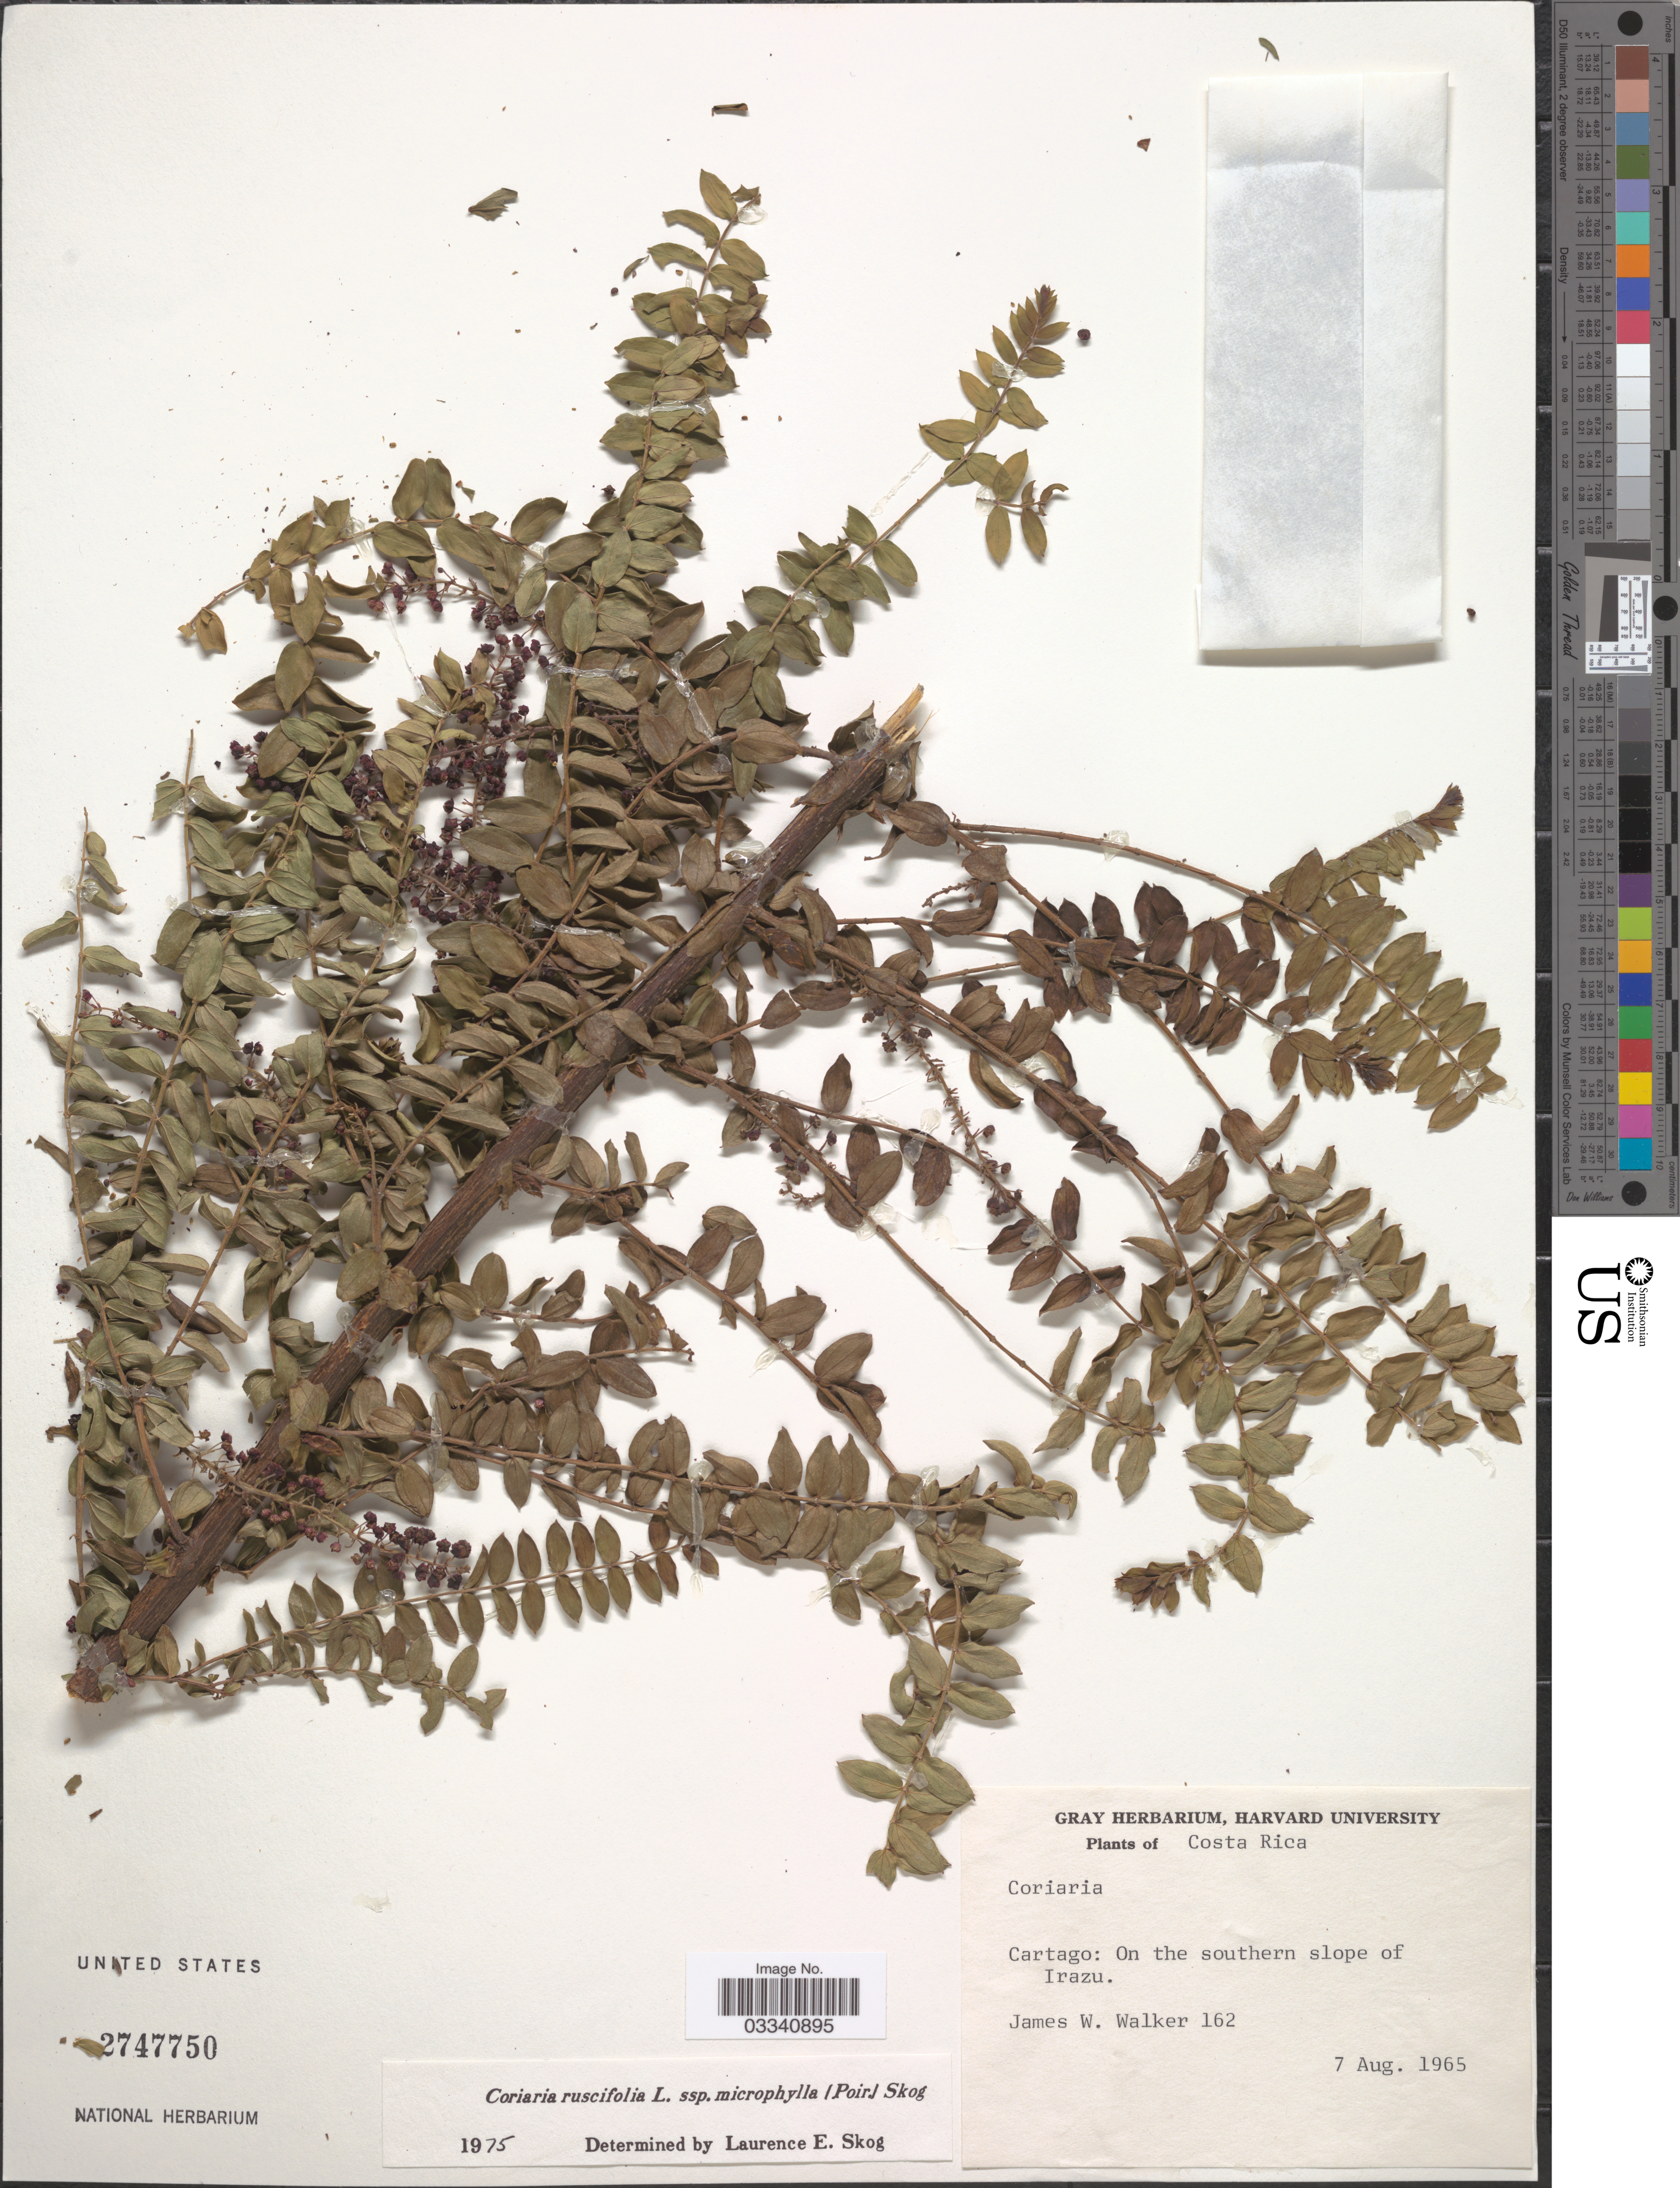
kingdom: Plantae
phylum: Tracheophyta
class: Magnoliopsida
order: Cucurbitales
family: Coriariaceae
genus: Coriaria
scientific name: Coriaria ruscifolia subsp. microphylla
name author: (Poir.) L.E. Skog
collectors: J. W. Walker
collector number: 162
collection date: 1965-08-07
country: Costa Rica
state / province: Cartago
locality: On the southern slope of Irazu.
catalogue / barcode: US 2747750